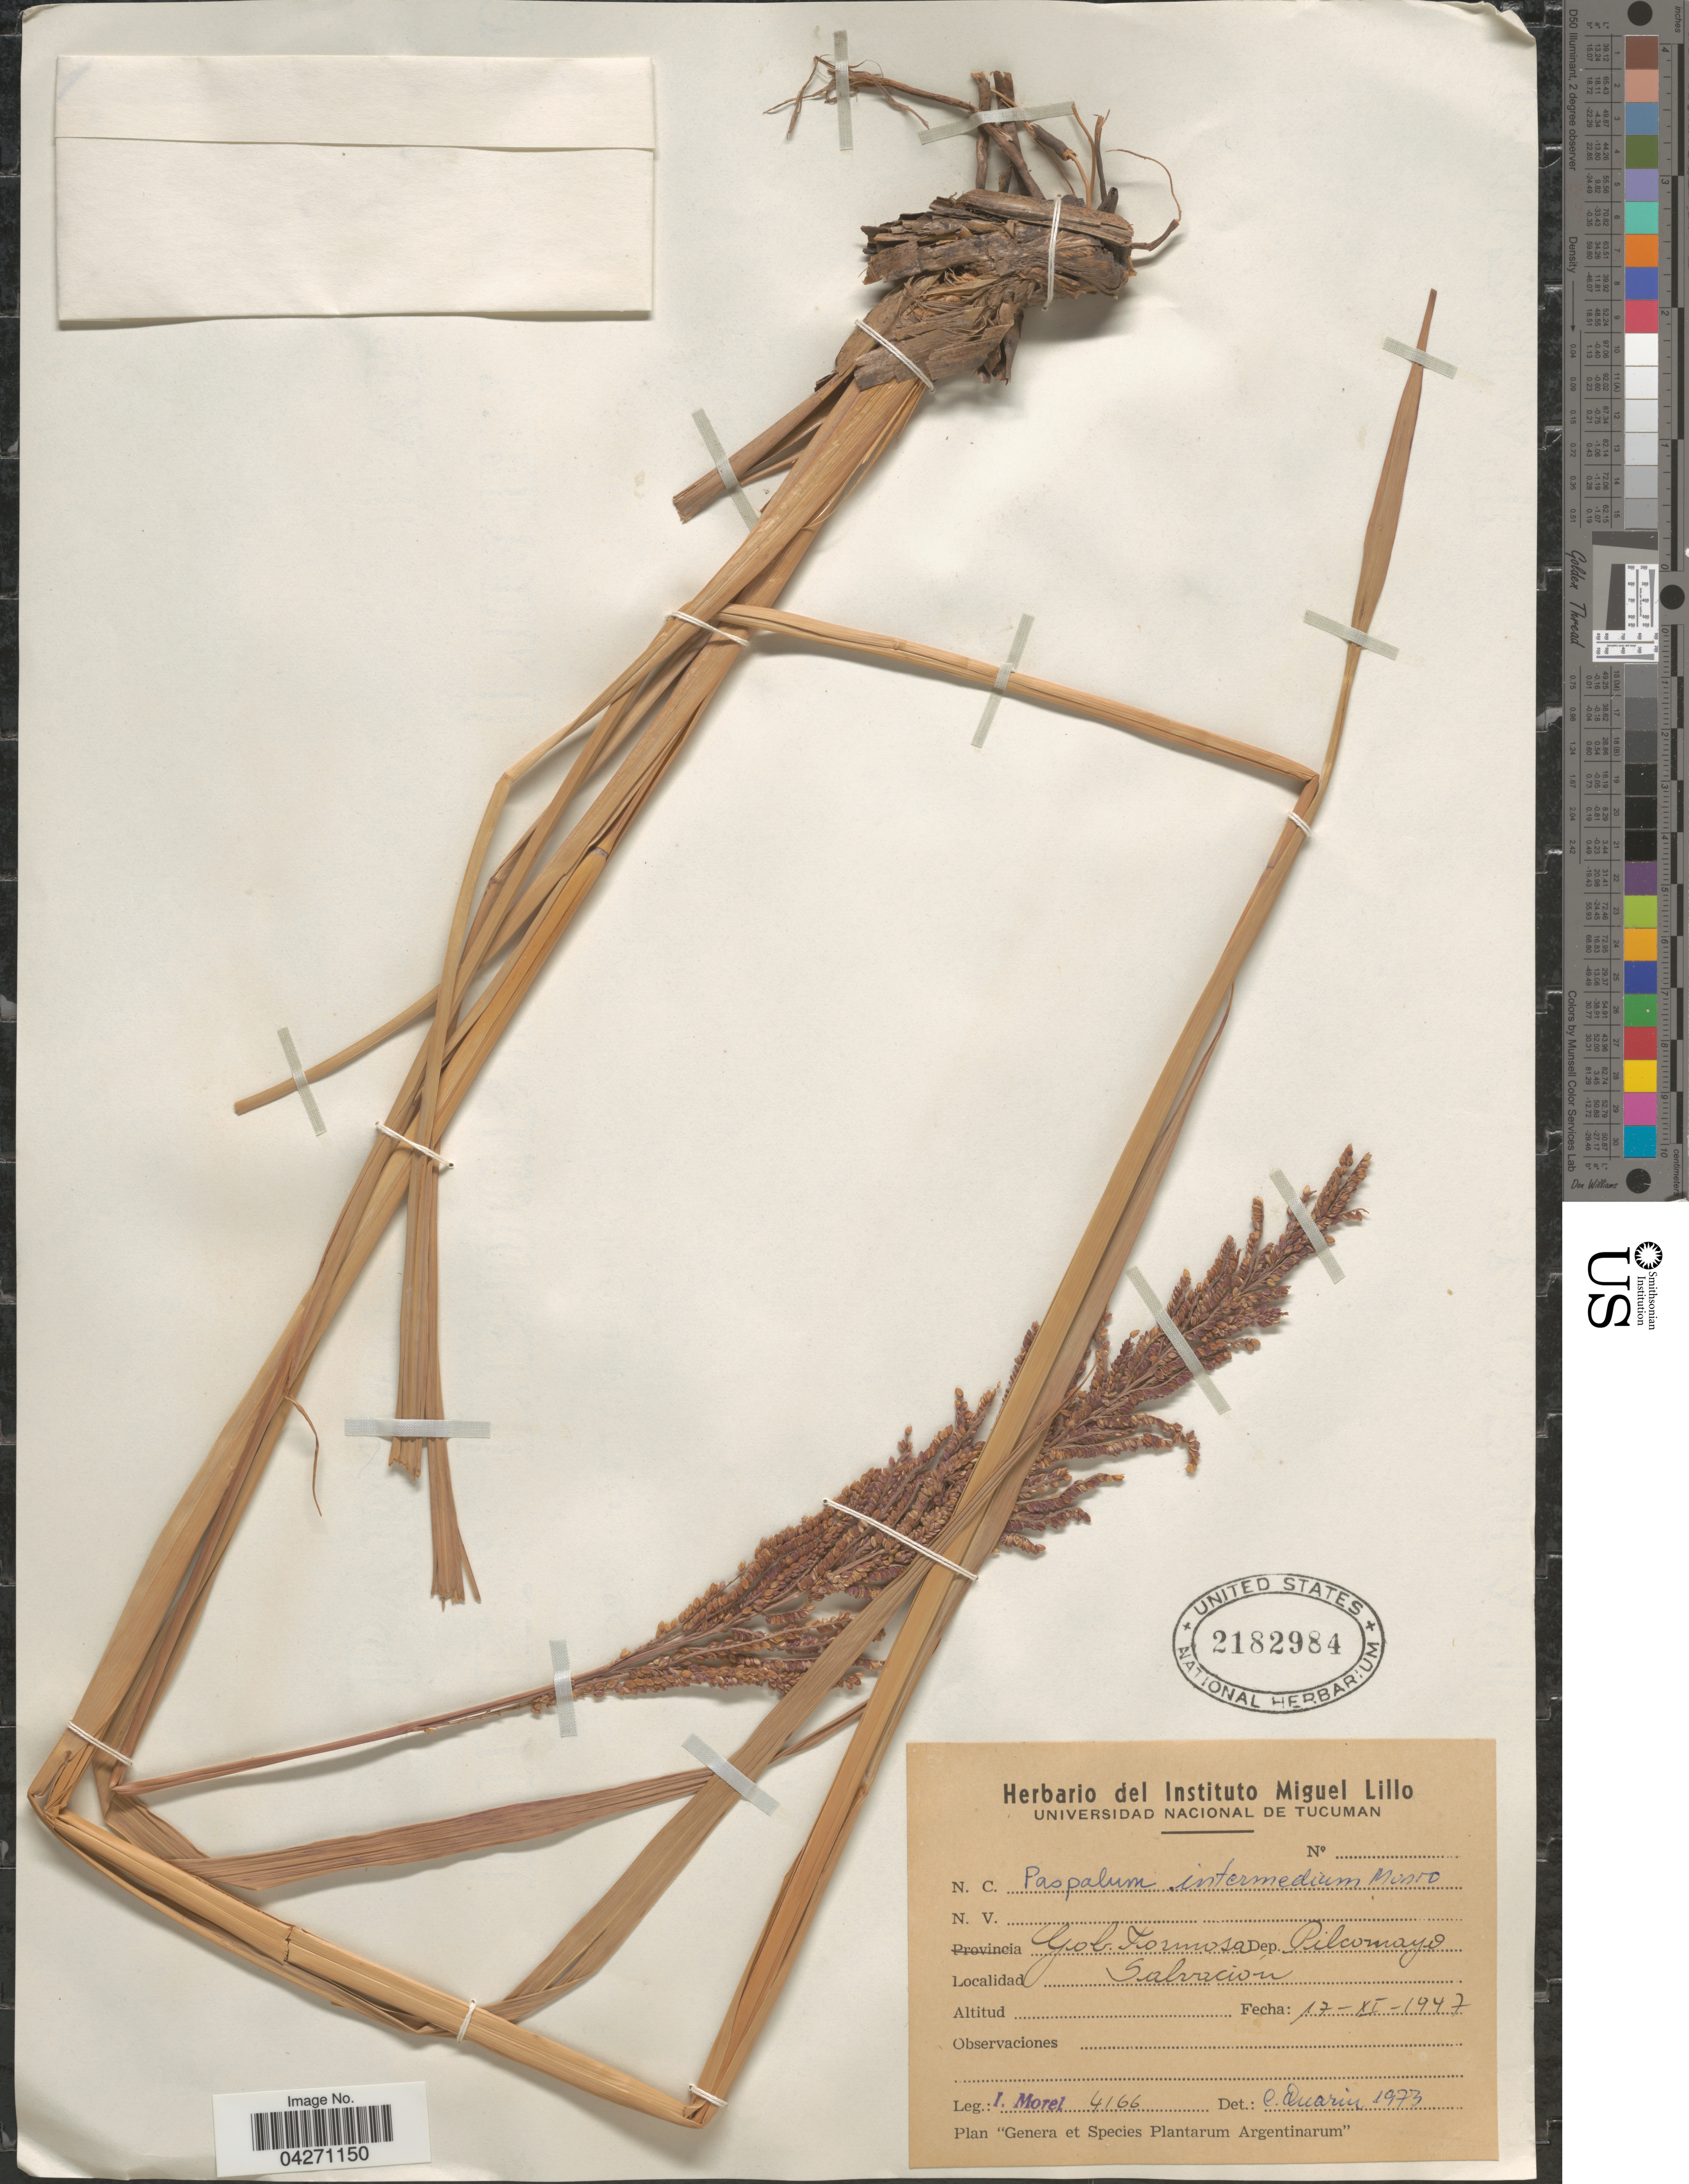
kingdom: Plantae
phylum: Tracheophyta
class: Liliopsida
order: Poales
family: Poaceae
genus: Paspalum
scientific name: Paspalum intermedium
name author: Munro ex Morong & Britton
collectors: I. Morel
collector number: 4166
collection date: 1947-11-17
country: Argentina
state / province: Formosa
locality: Gob. Formosa. Dep. Pilcomayo. Salvación.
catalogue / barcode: US 2182984